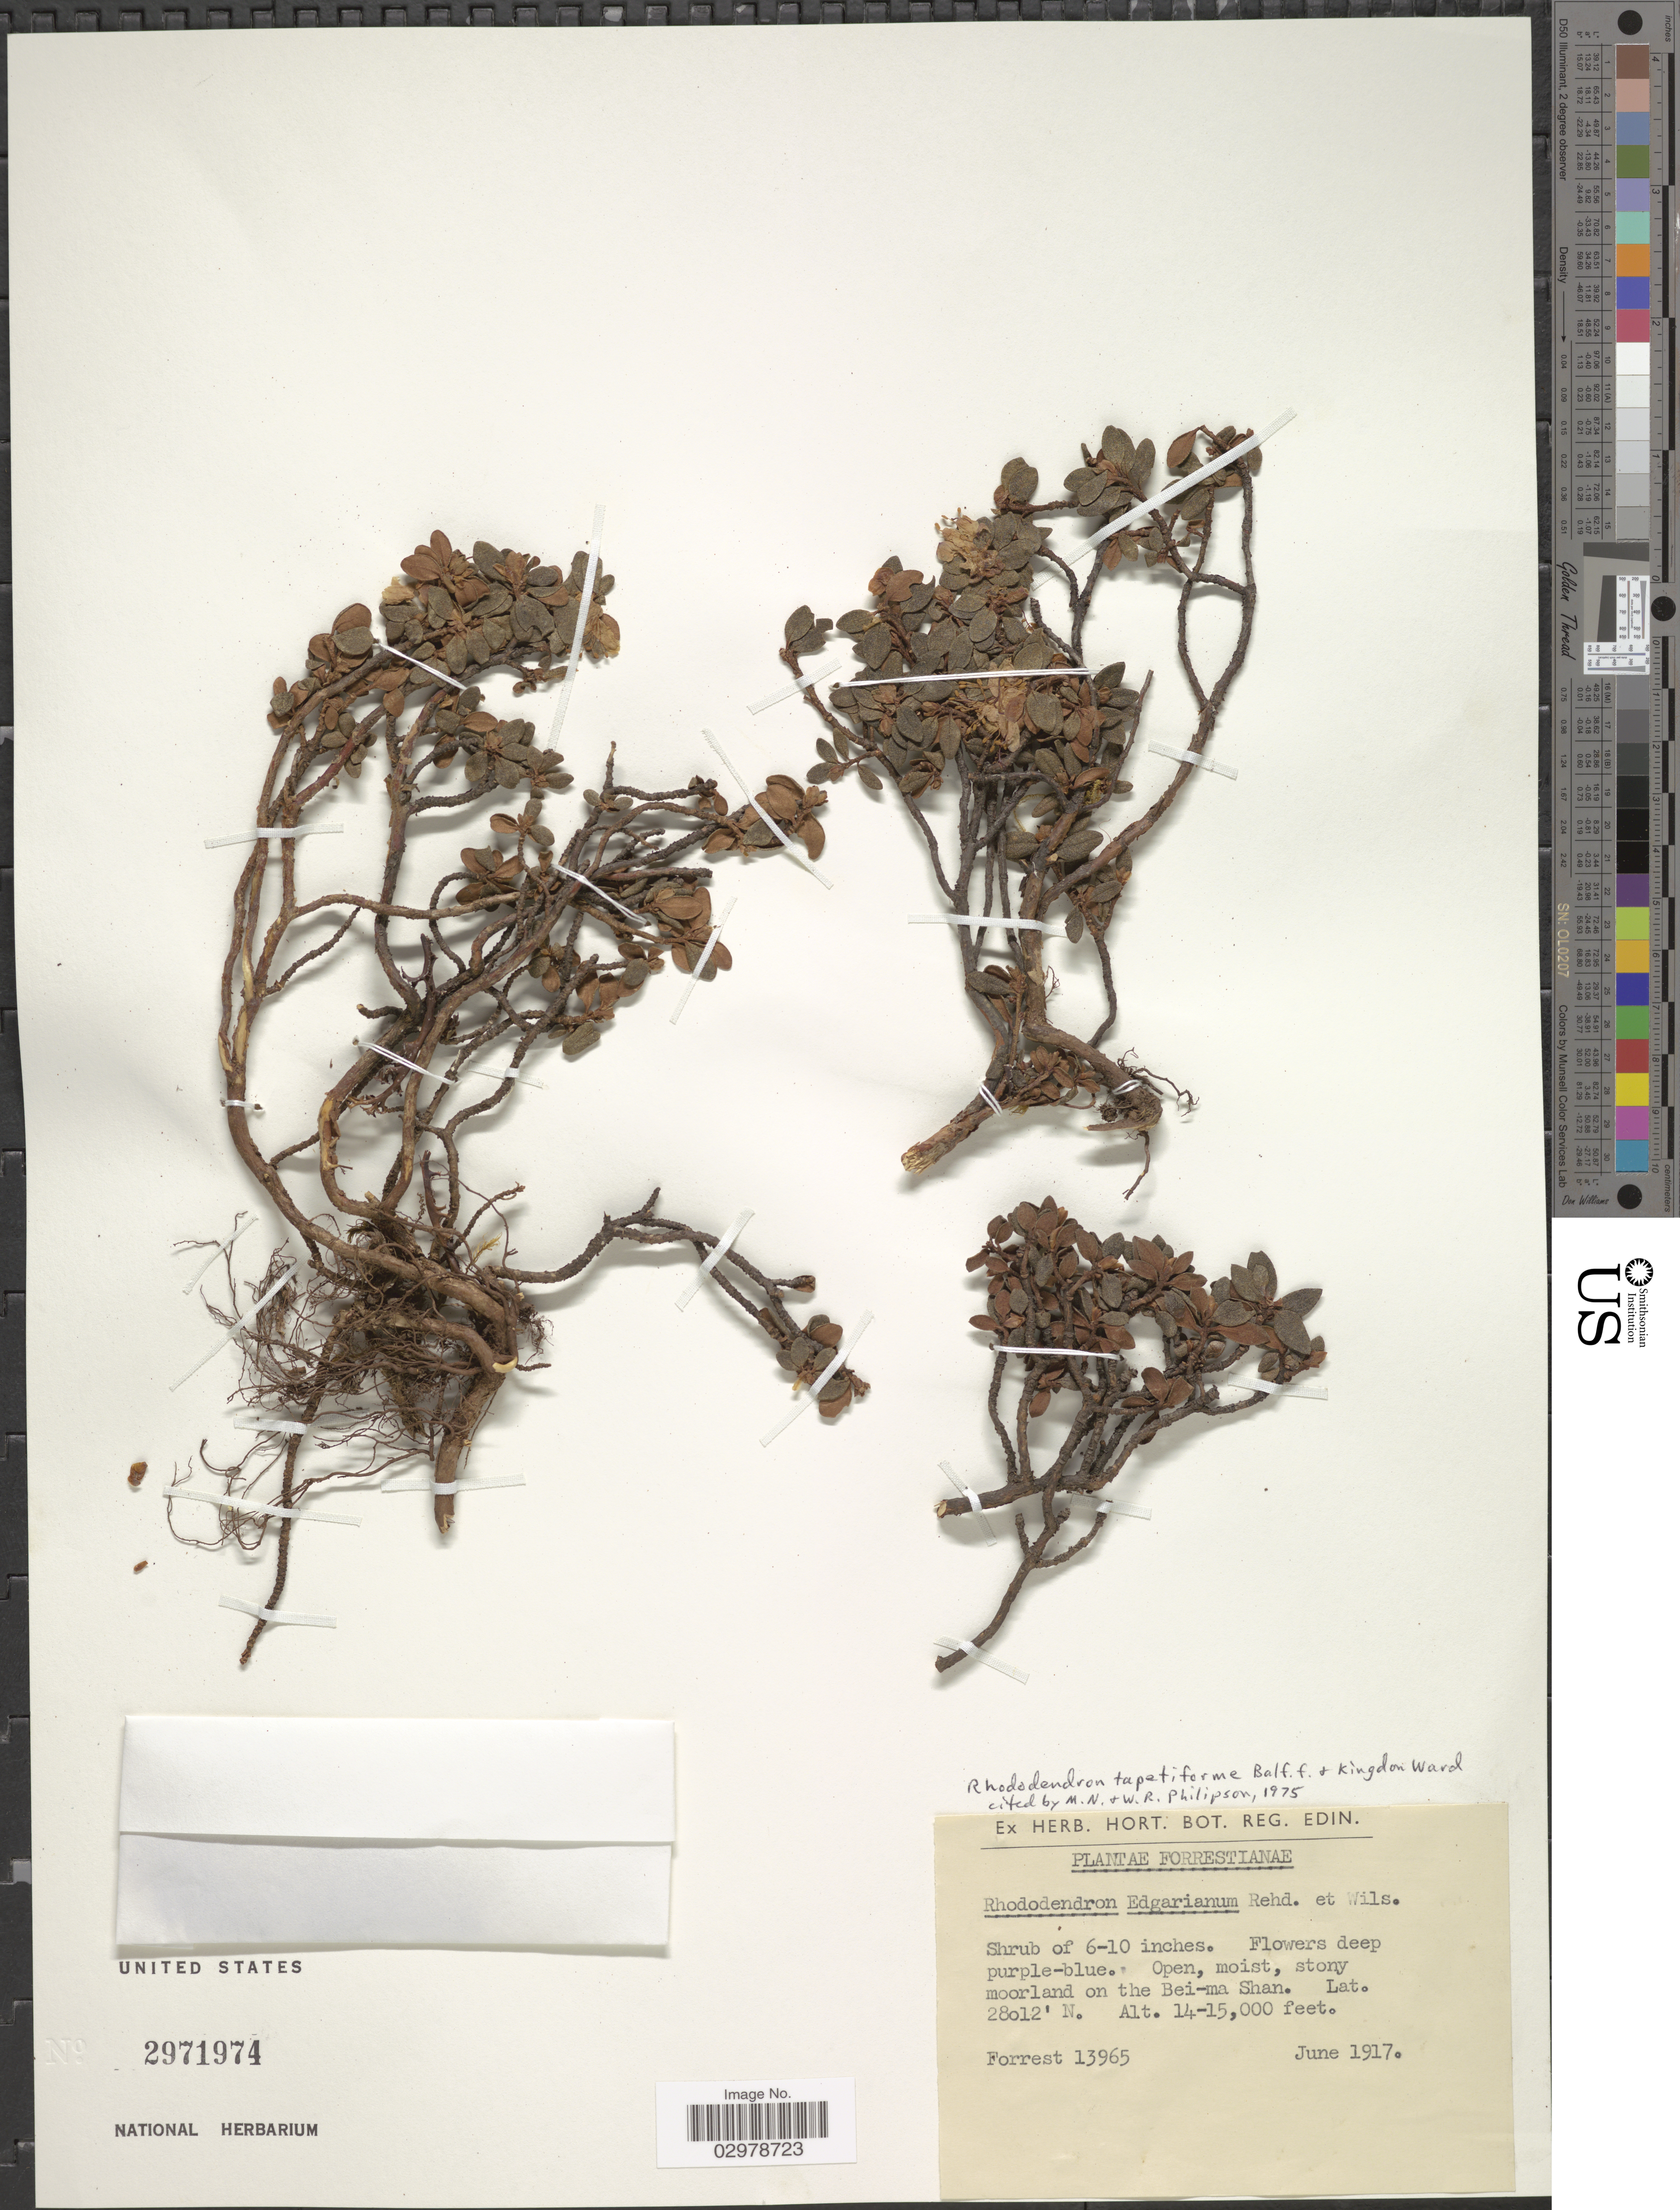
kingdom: Plantae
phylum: Tracheophyta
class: Magnoliopsida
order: Ericales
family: Ericaceae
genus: Rhododendron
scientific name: Rhododendron tapetiforme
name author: Balf. f. & Kingdon-Ward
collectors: -. Forrest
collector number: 13965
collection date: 1917-06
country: China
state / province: Yunnan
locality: Bei-ma Shan.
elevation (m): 4267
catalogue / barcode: US 2971974